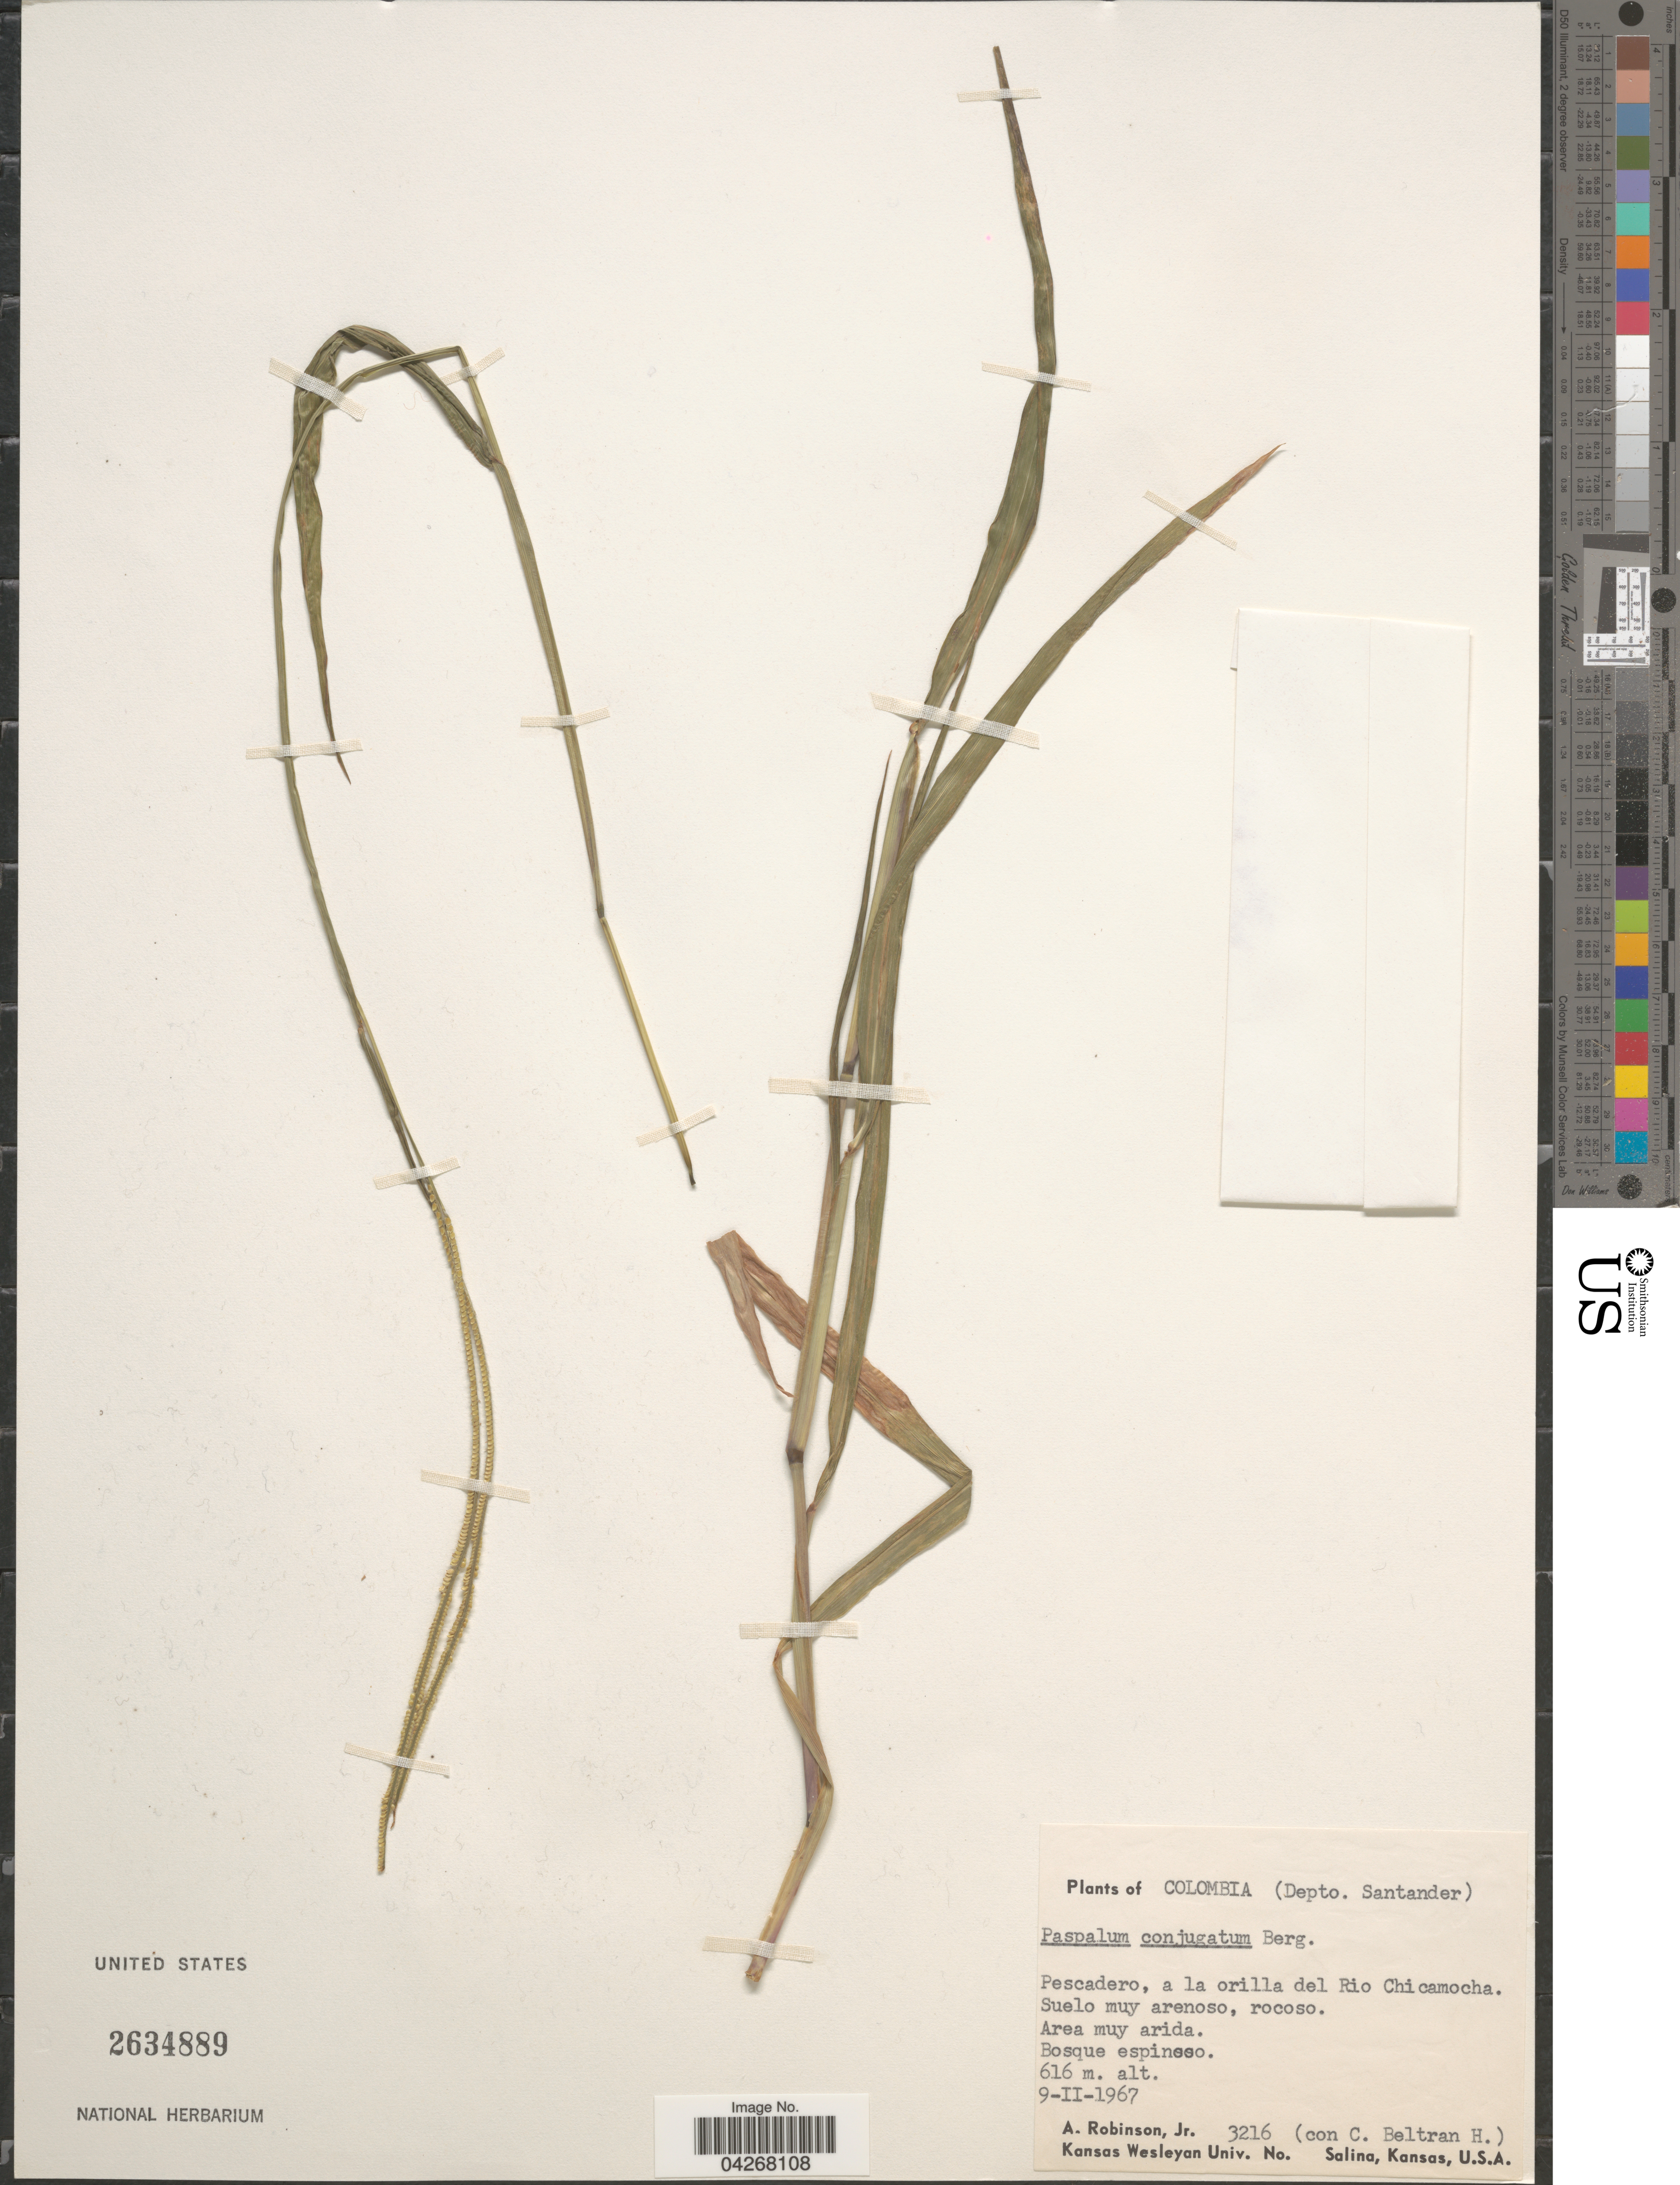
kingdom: Plantae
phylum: Tracheophyta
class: Liliopsida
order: Poales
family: Poaceae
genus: Paspalum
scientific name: Paspalum conjugatum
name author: P.J. Bergius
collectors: A. Robinson Jr. & C. Beltran H.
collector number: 3216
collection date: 1967-02-09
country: Colombia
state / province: Santander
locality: Depto. Santander. Pescadero, a la orilla del Rio Chicamocha.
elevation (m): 616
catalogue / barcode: US 2634889